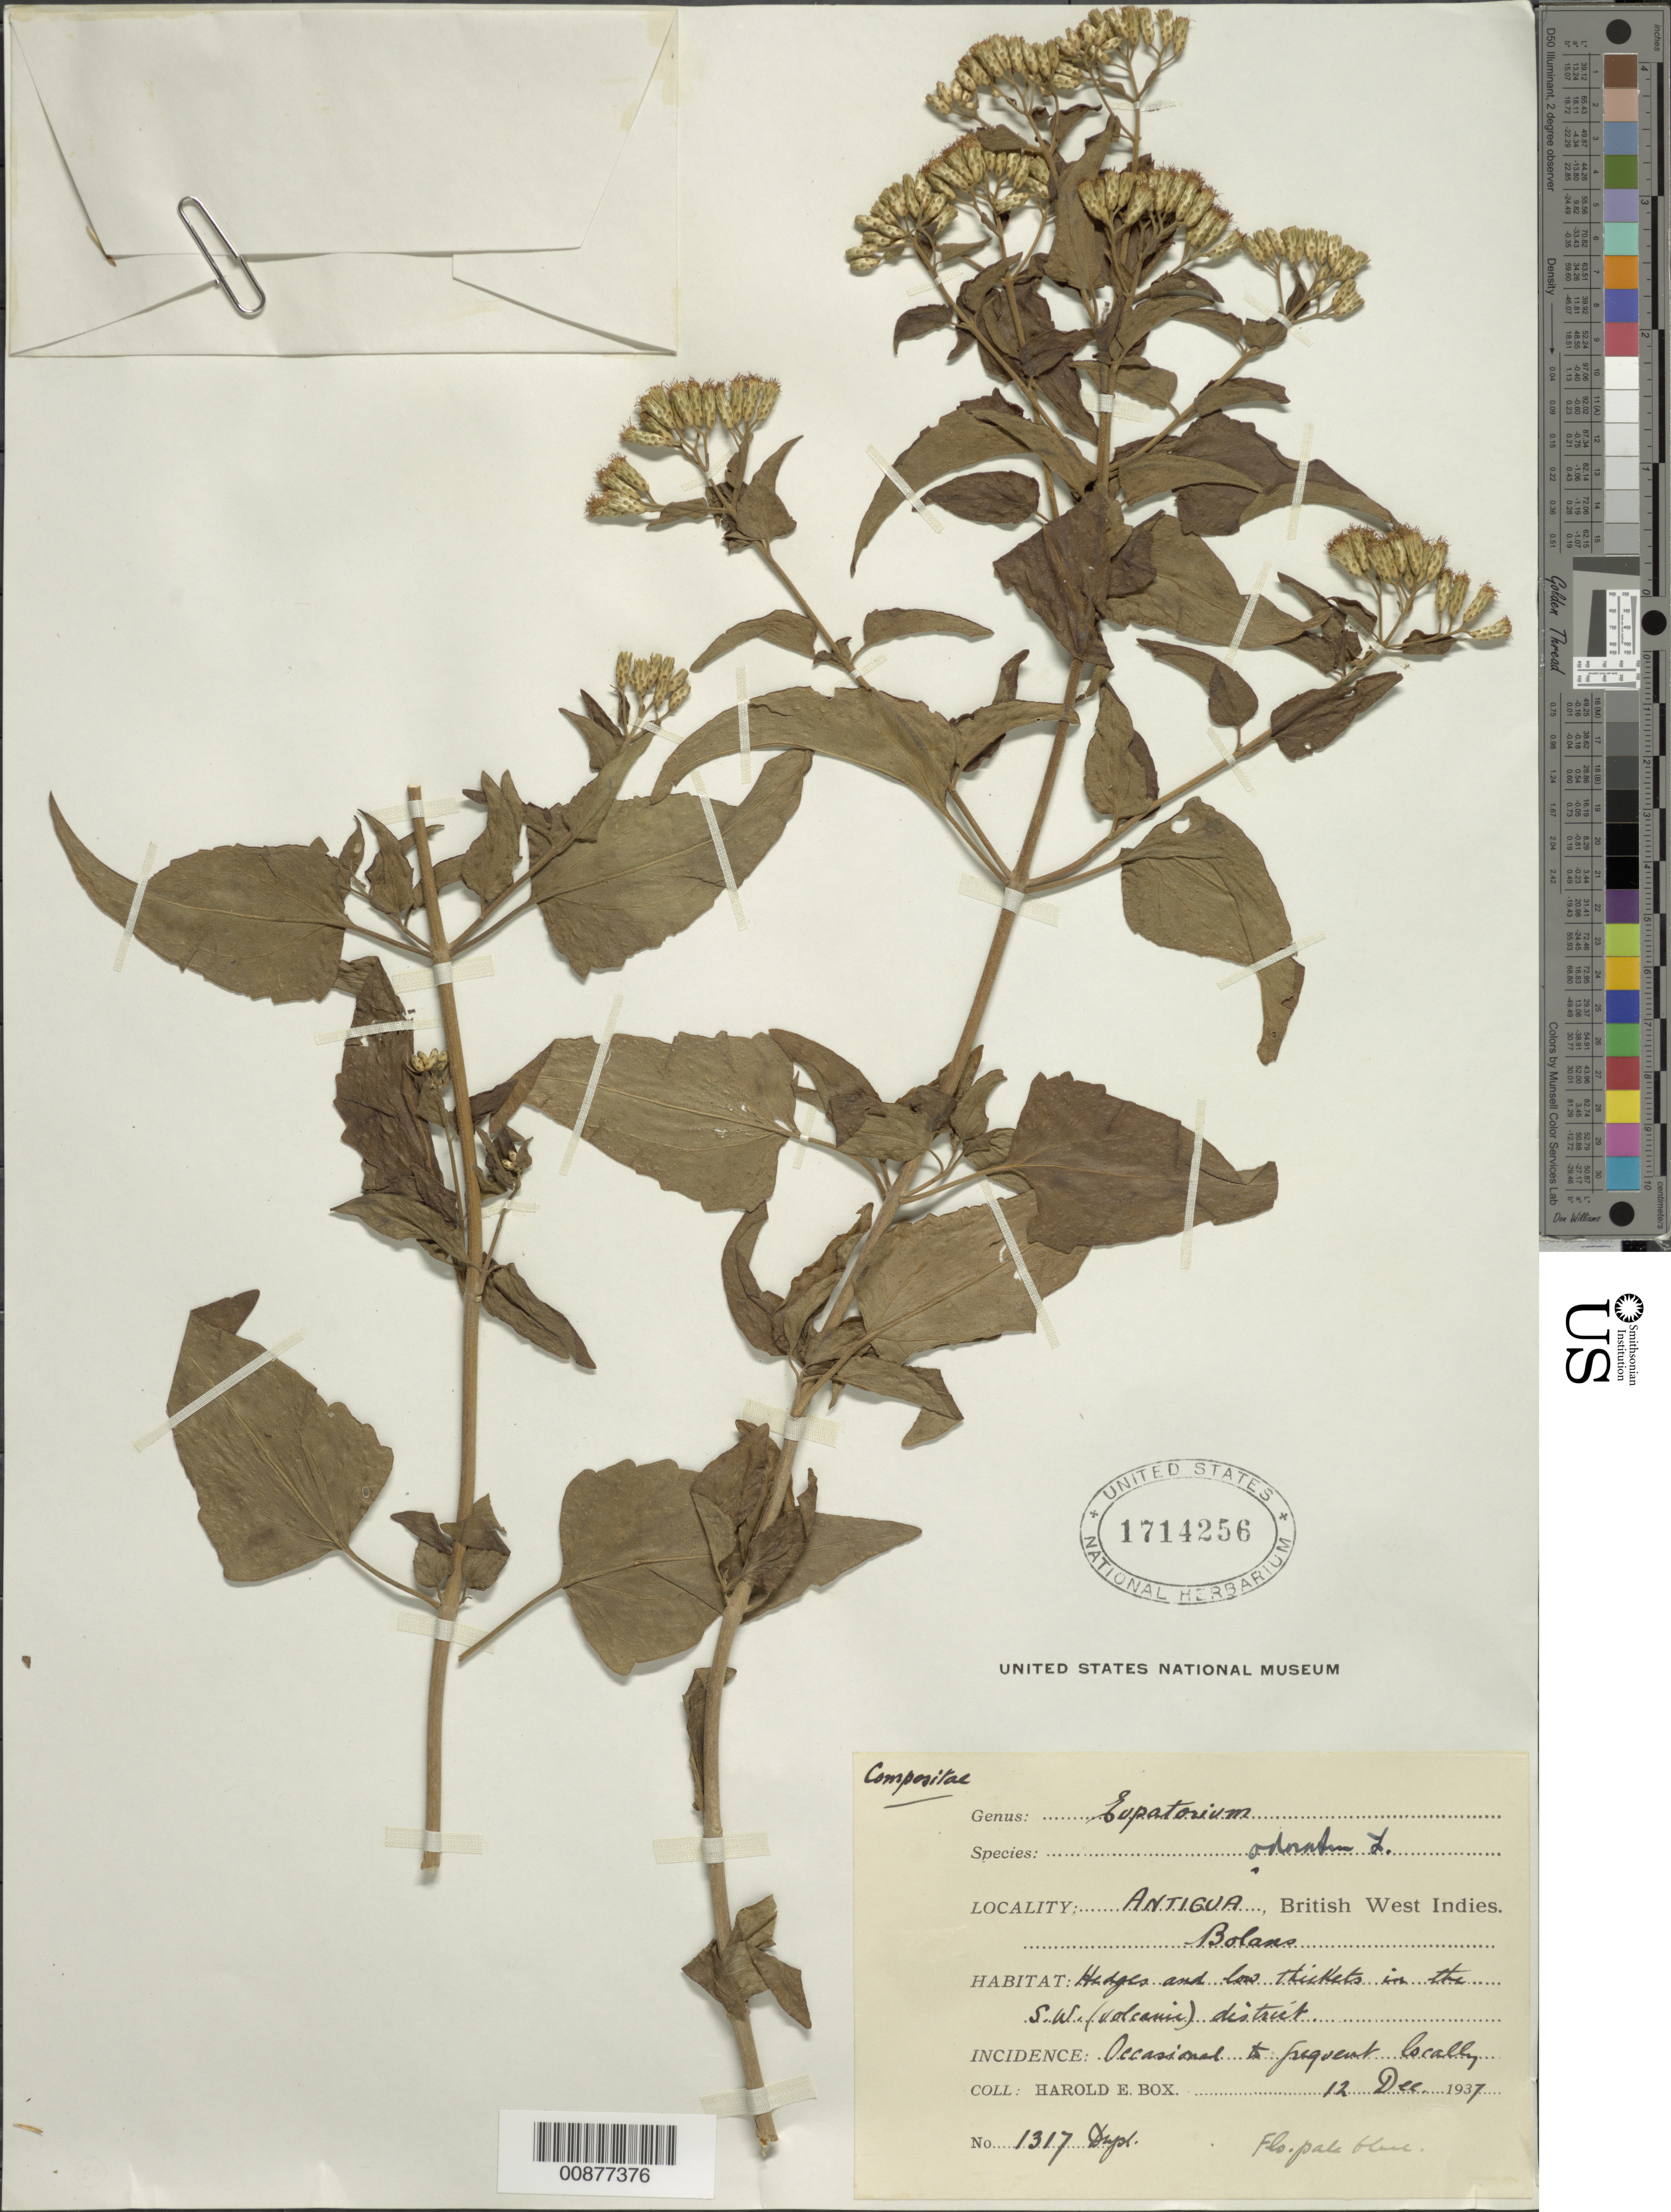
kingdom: Plantae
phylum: Tracheophyta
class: Magnoliopsida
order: Asterales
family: Asteraceae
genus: Chromolaena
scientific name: Chromolaena odorata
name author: (L.) R.M. King & H. Rob.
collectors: H. E. Box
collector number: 1317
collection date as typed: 12 Dec 1937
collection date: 1937-12-12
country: Antigua and Barbuda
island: Leeward Is.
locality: Bolans, in SW (volcanic) district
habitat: Hedges and low thickets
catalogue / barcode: US 1714256